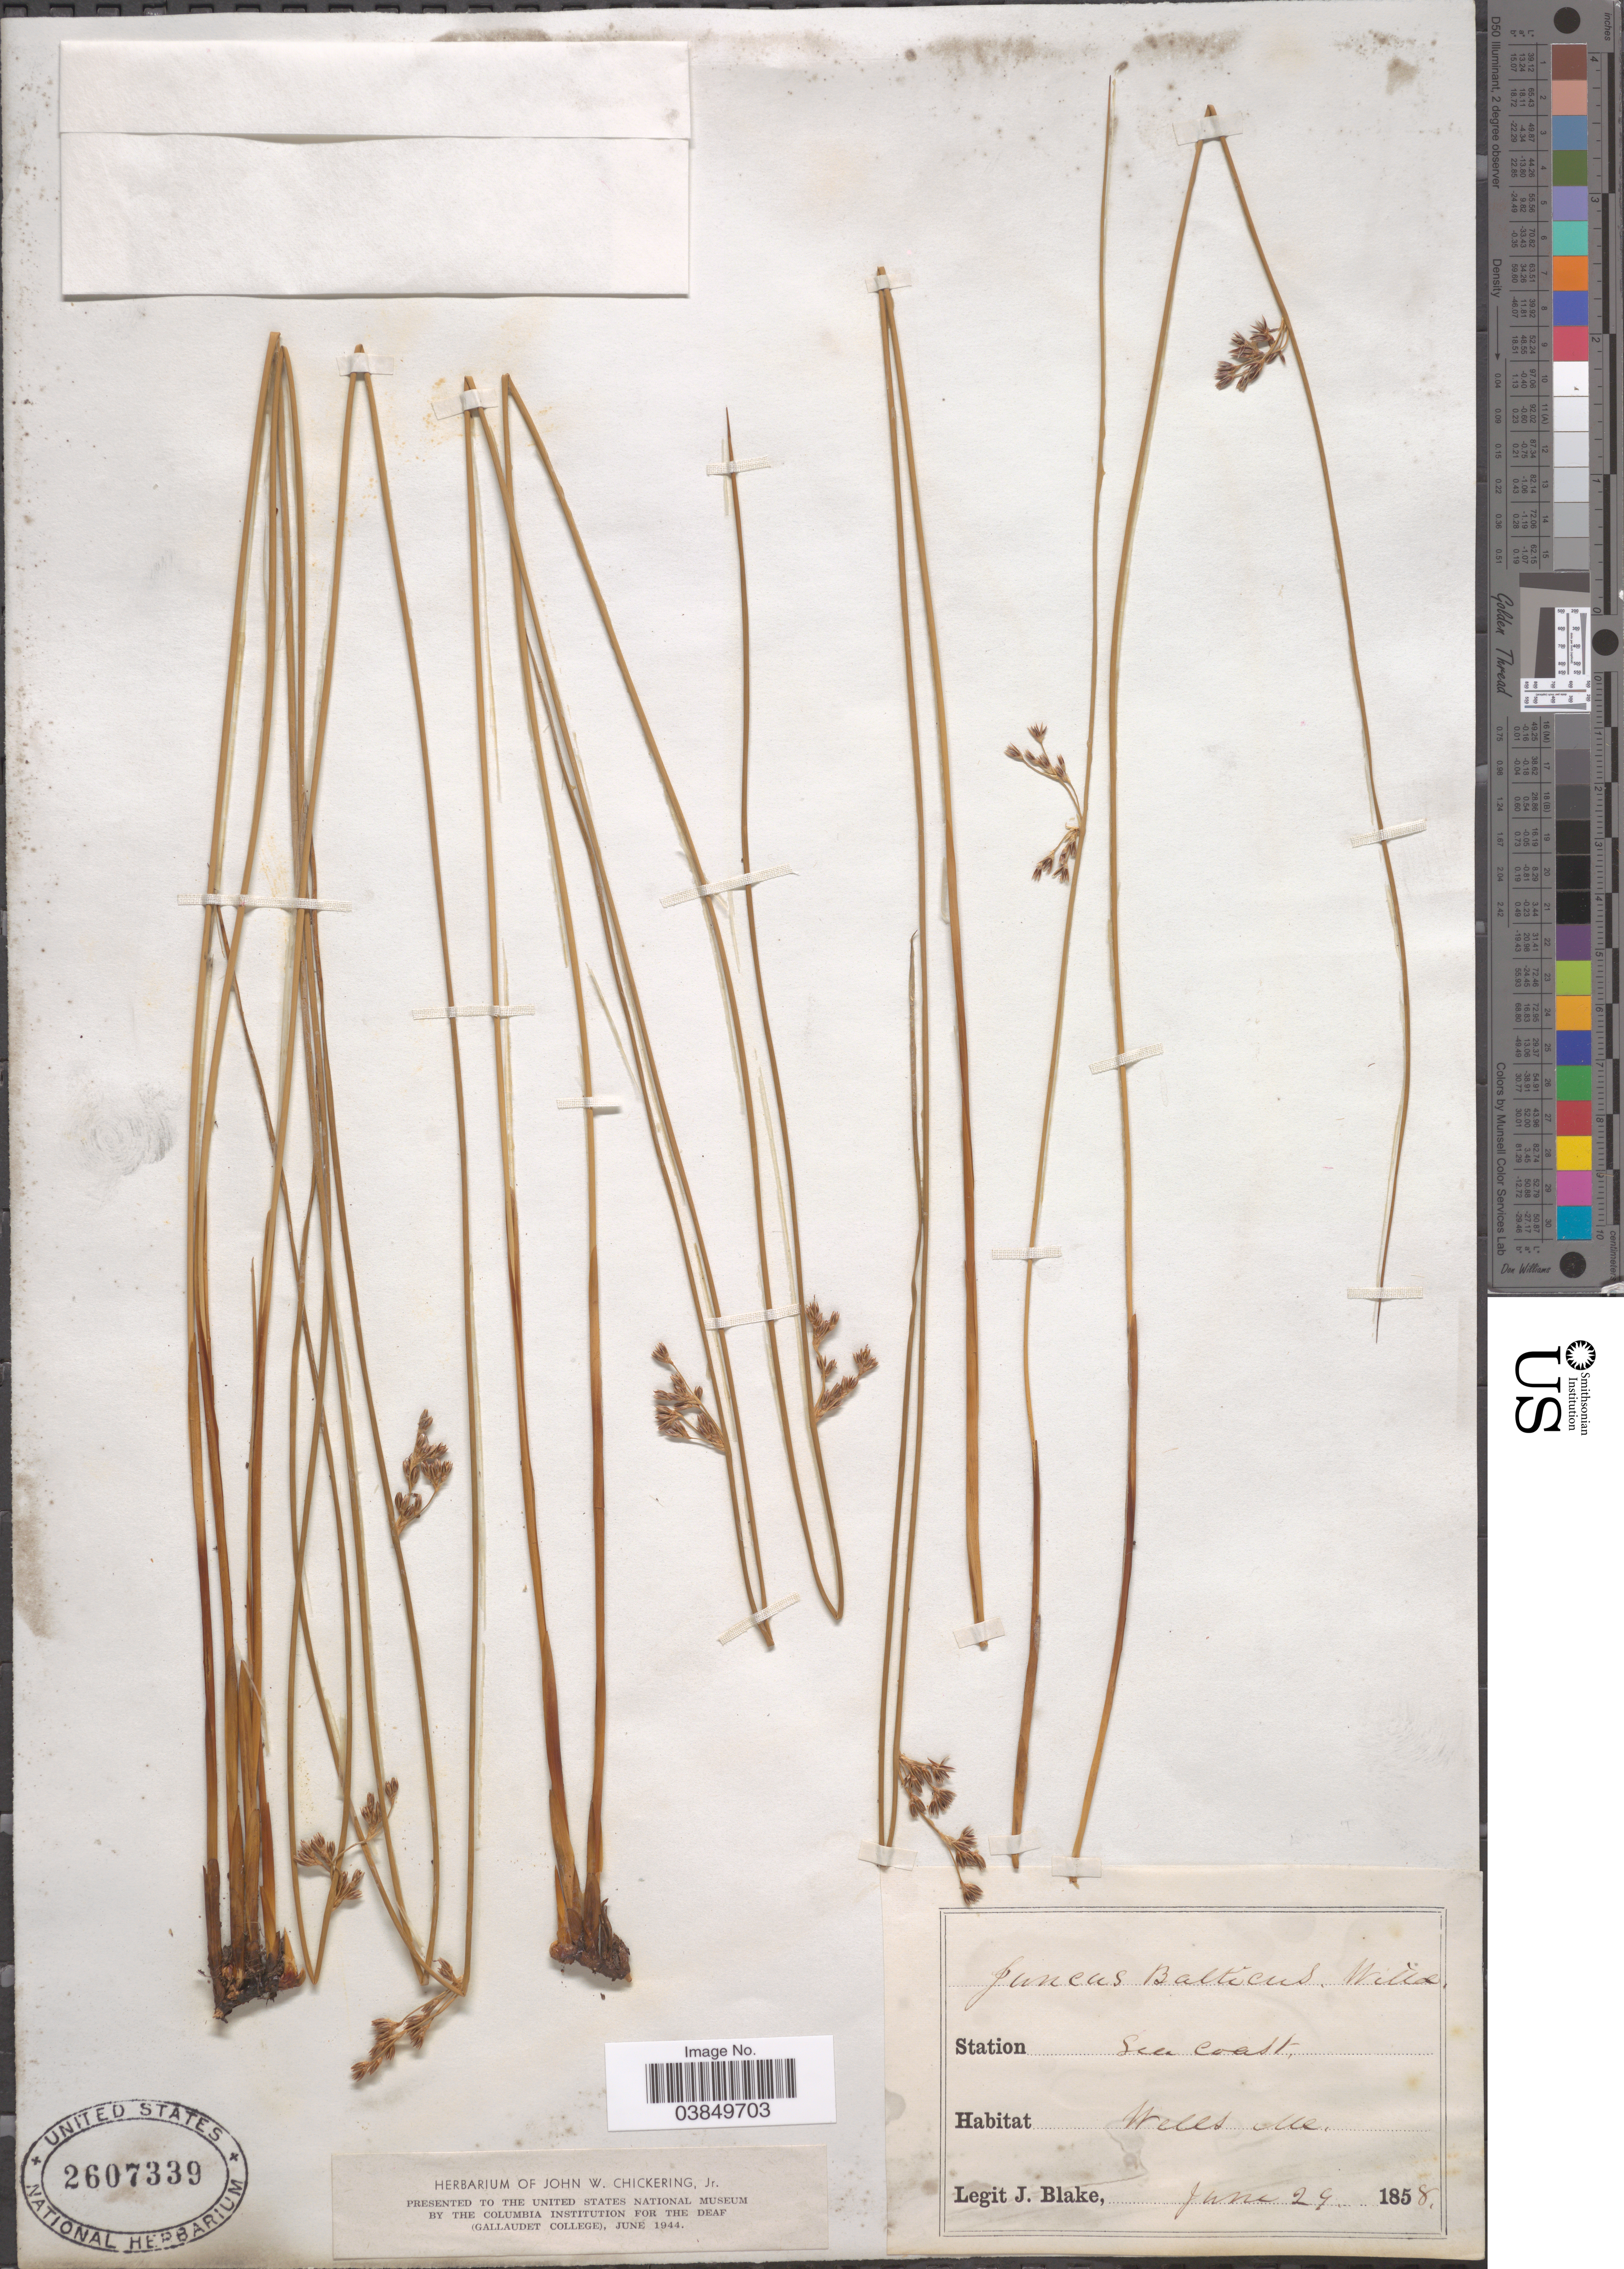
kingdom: Plantae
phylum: Tracheophyta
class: Liliopsida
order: Poales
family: Juncaceae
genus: Juncus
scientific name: Juncus balticus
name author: Willd.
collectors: J. Blake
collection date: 1858-06-29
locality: Station Sea Coast.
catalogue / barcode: US 2607339